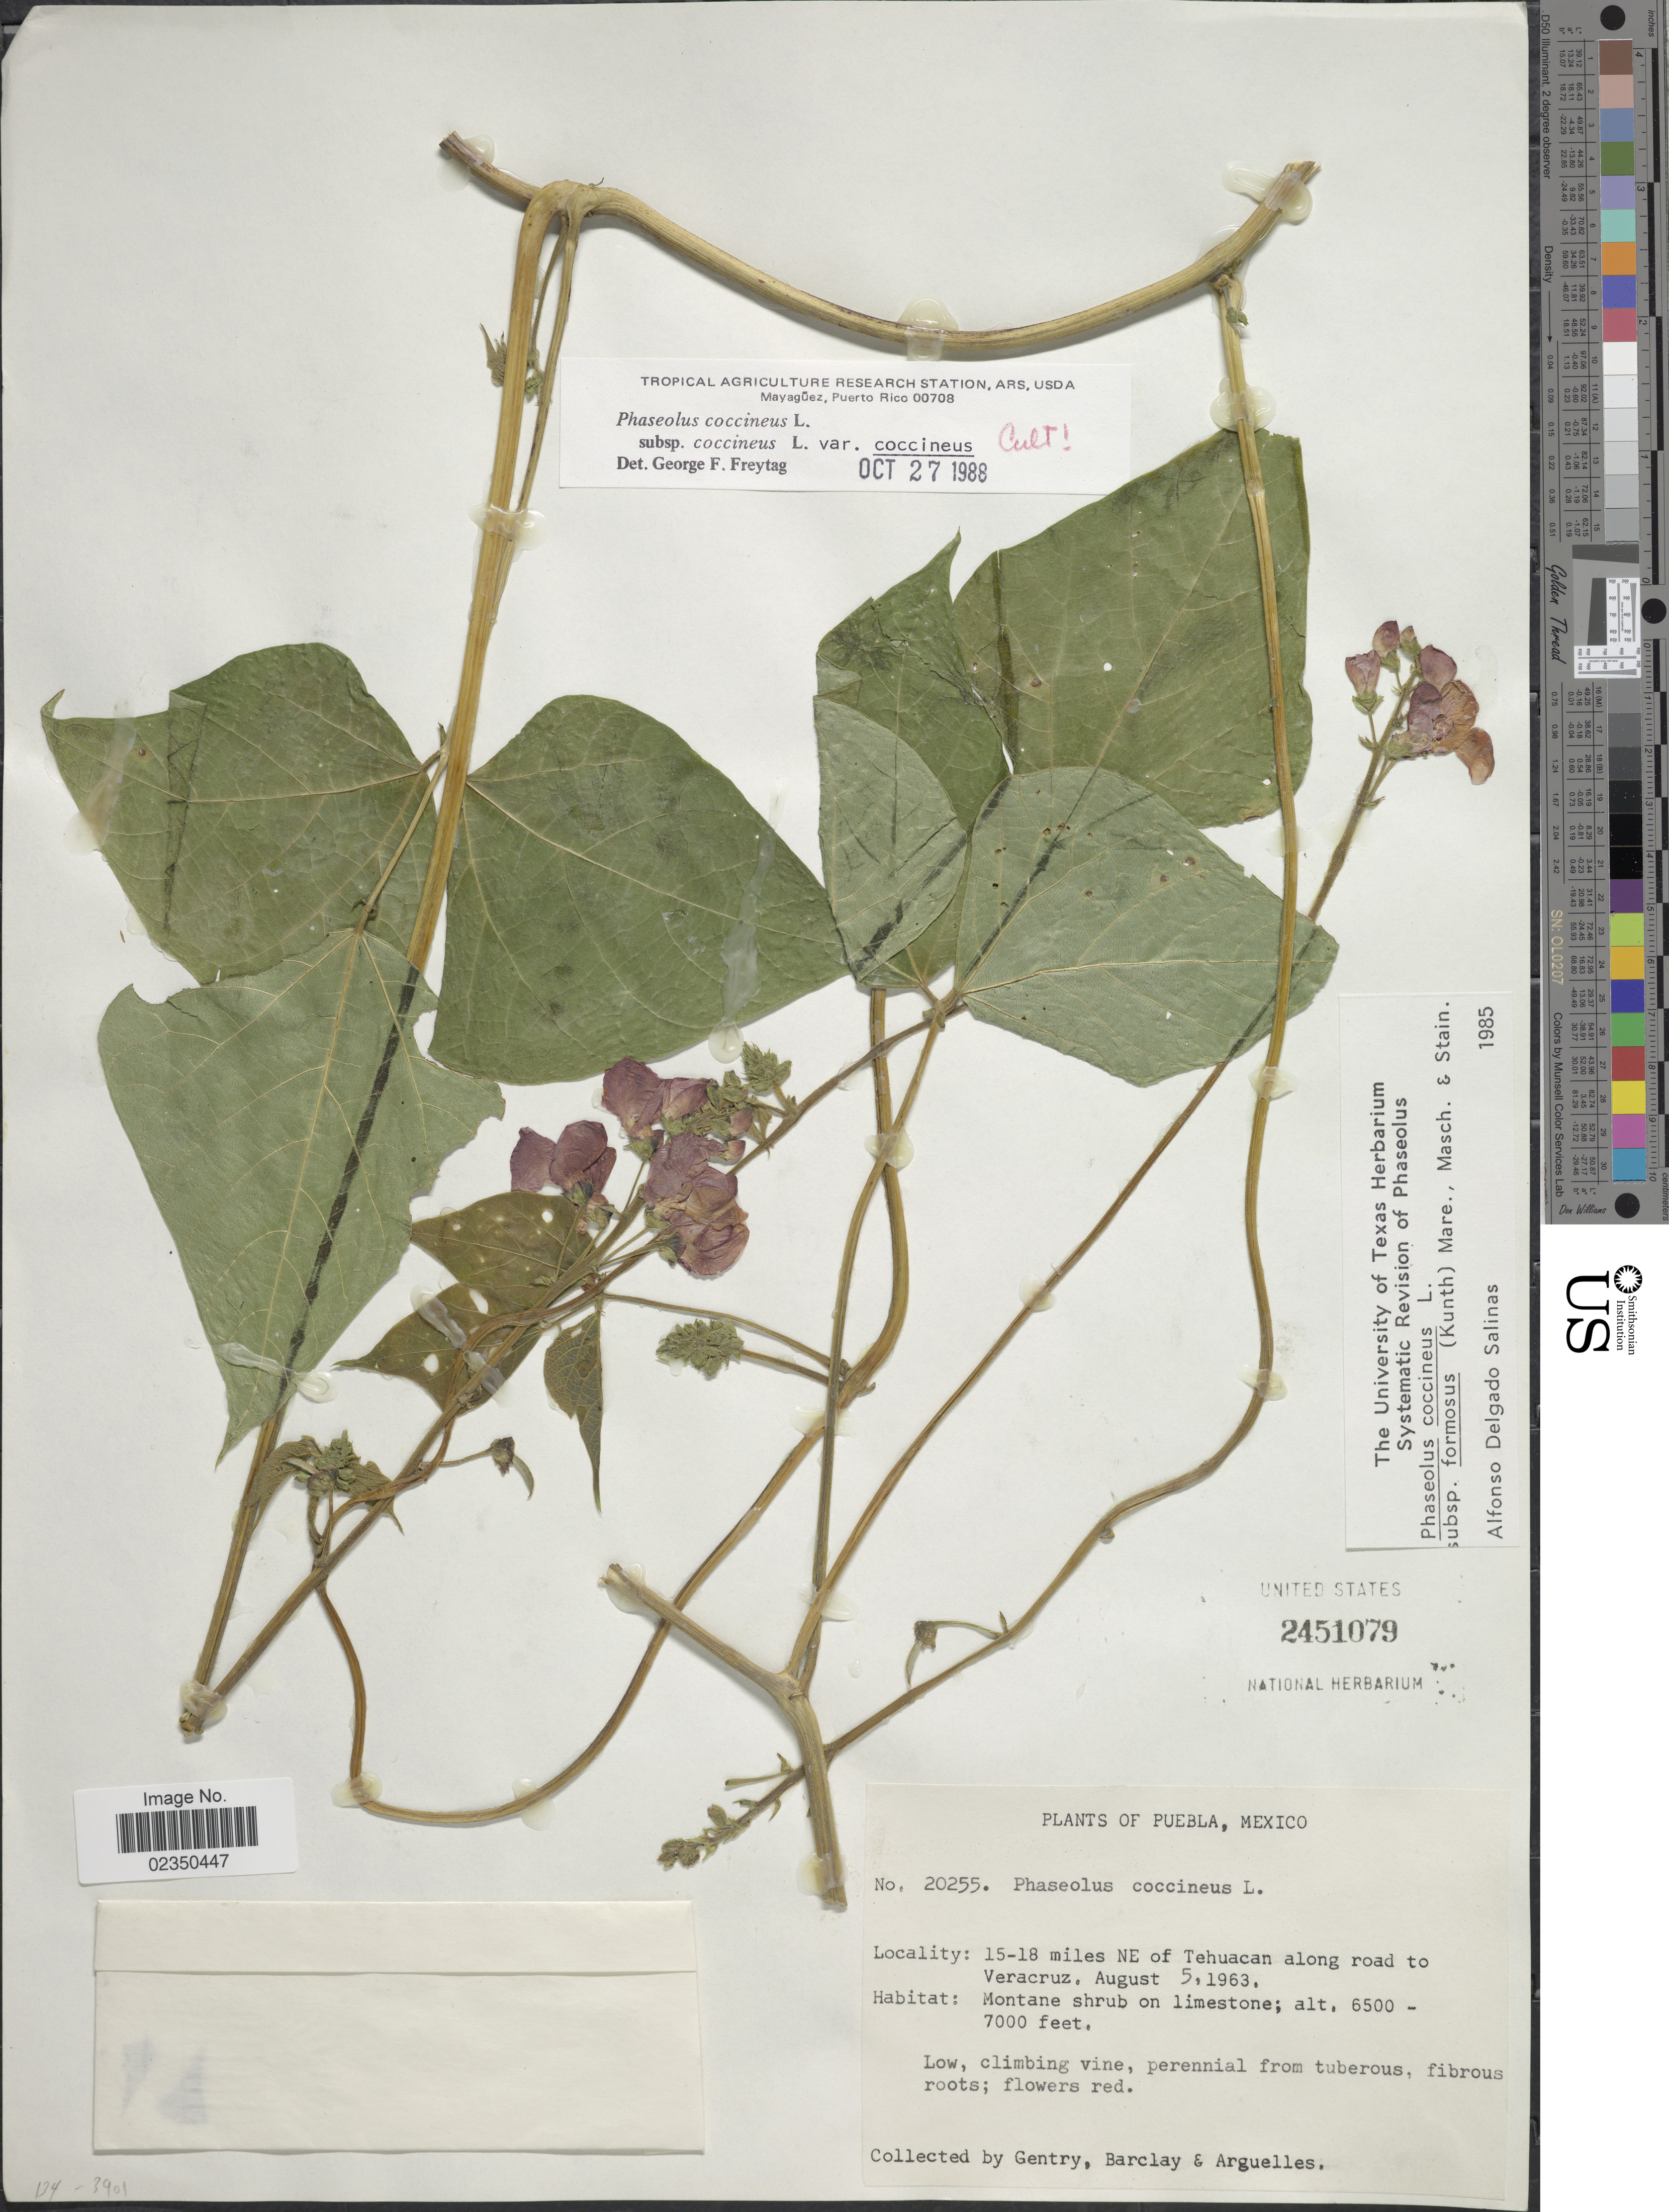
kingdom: Plantae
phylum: Tracheophyta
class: Magnoliopsida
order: Fabales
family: Fabaceae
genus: Phaseolus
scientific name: Phaseolus coccineus var. coccineus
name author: L.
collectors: Gentry, --, -- Barclay & Arguelles, --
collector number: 20255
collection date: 1963-08-05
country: Mexico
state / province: Puebla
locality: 15-18 miles NE of Tehuacan along road to Veracruz.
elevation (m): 1981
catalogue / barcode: US 2451079